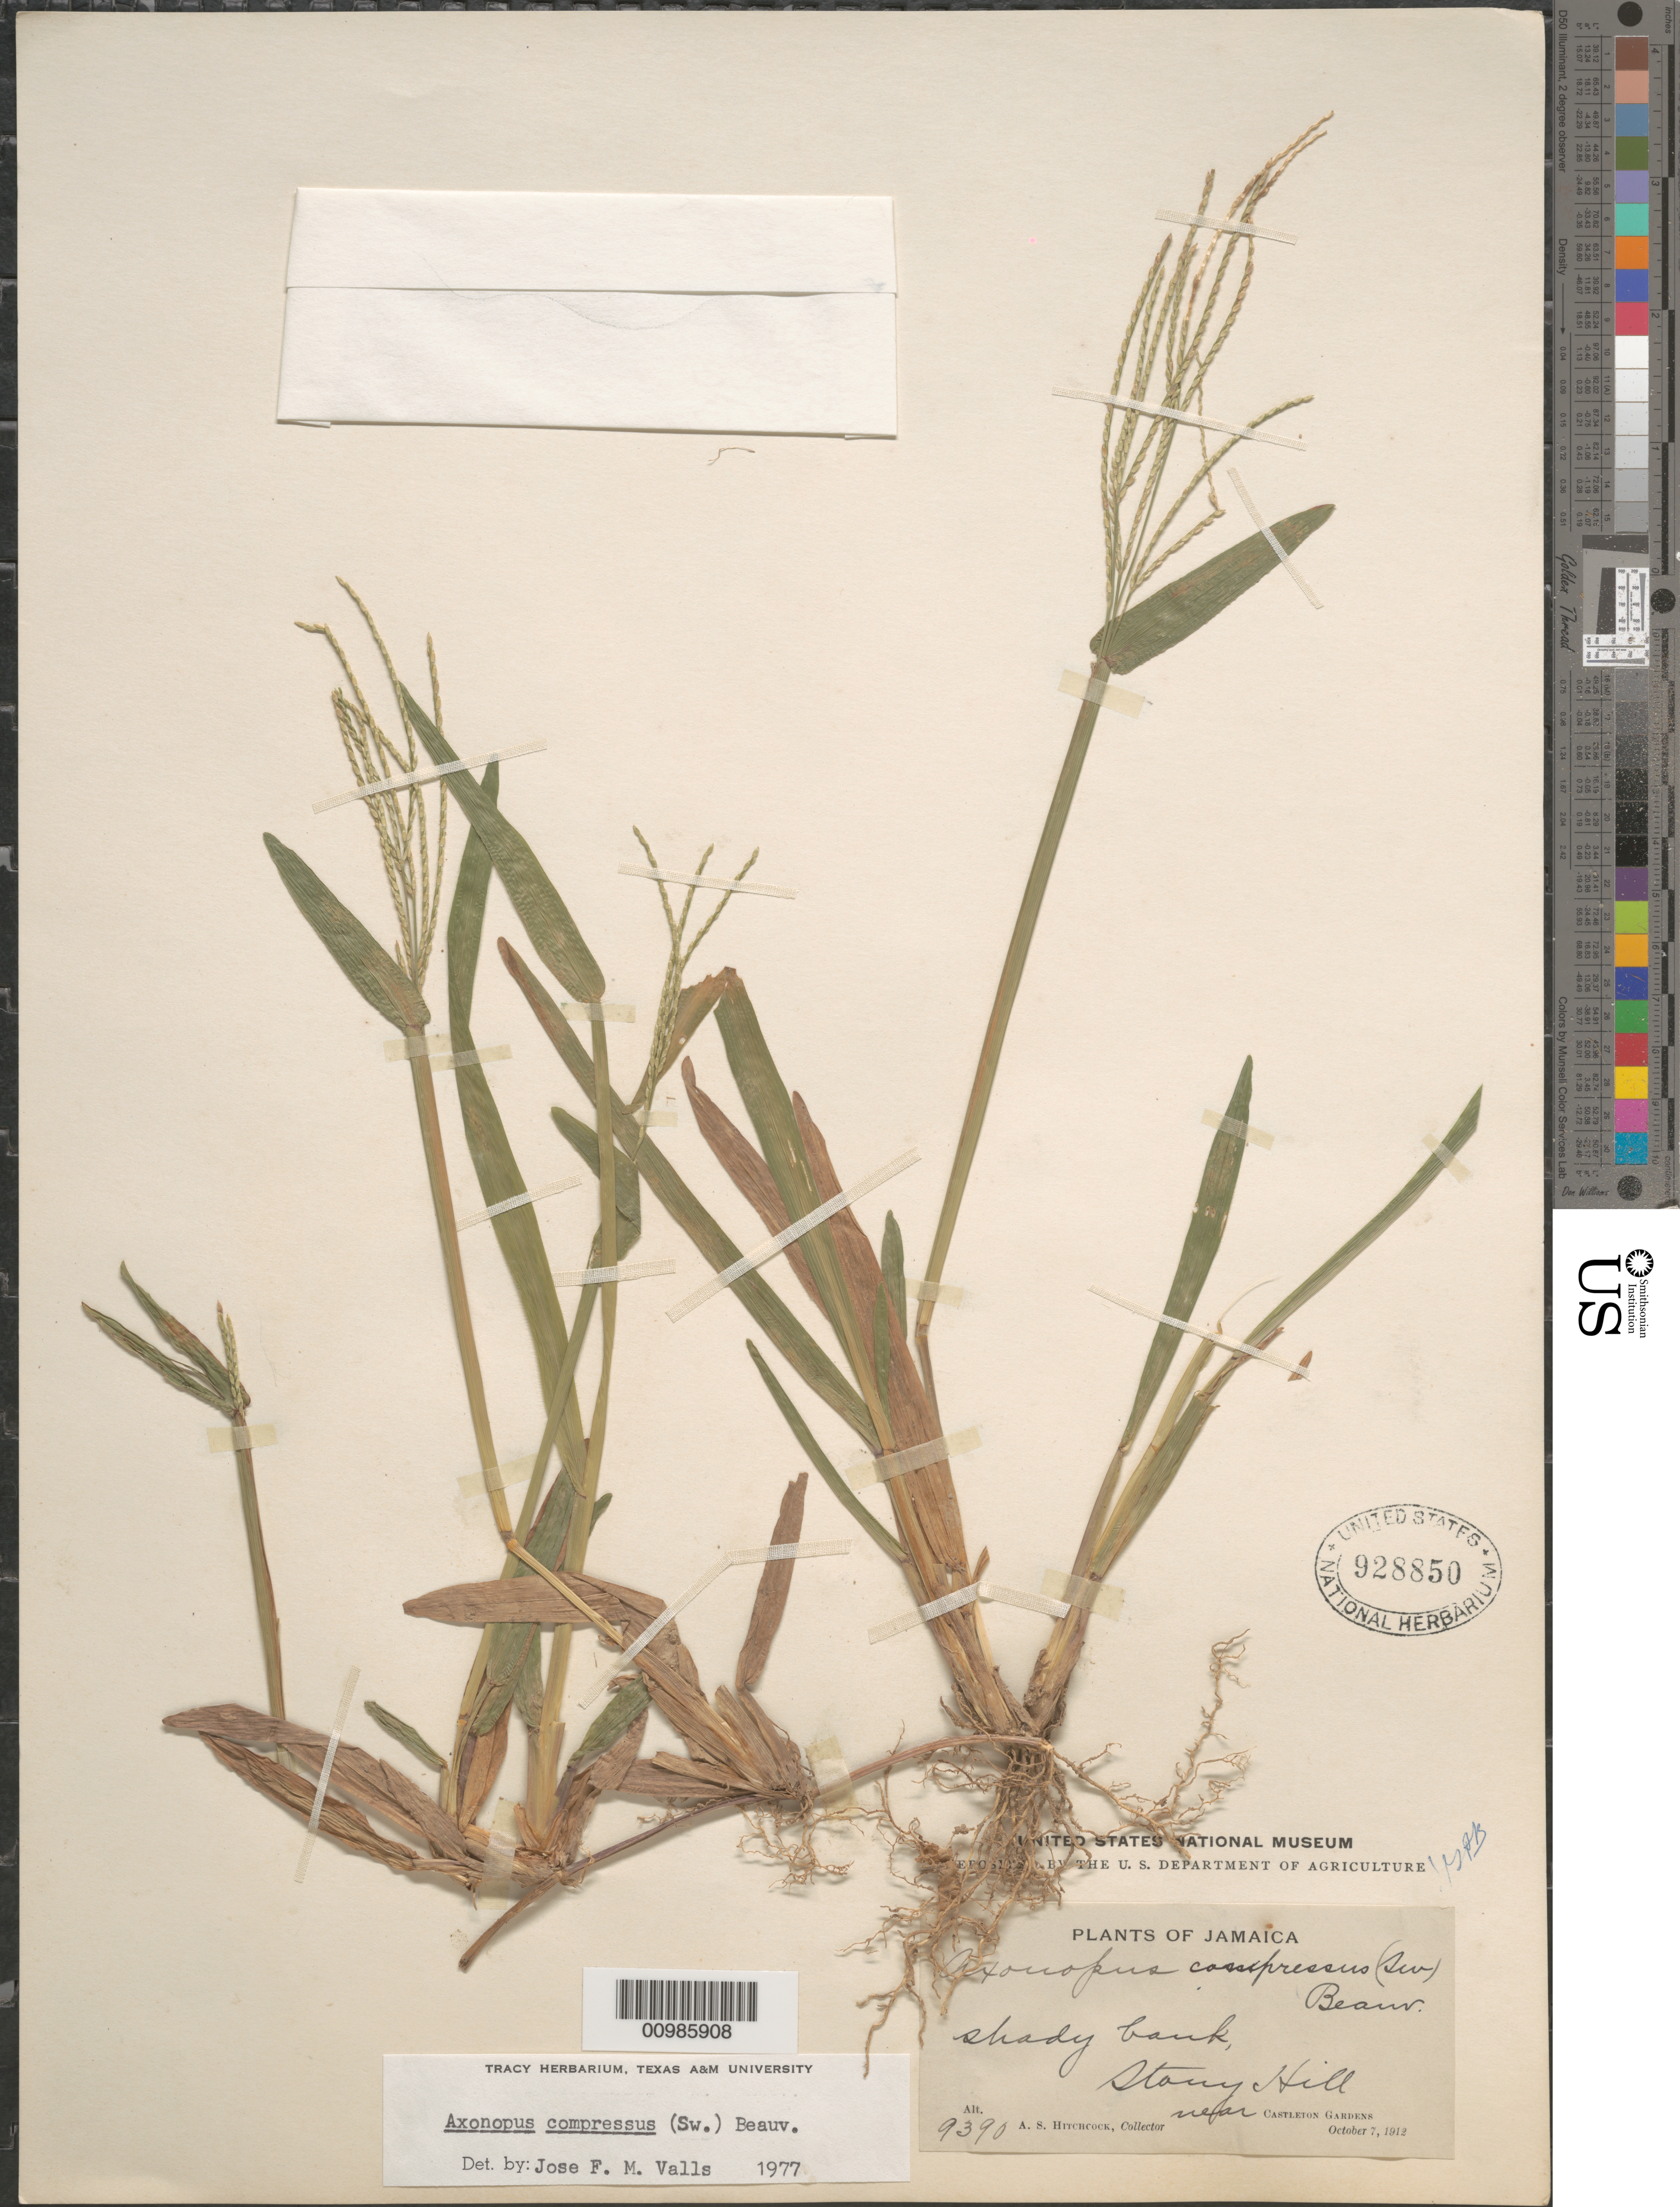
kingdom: Plantae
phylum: Tracheophyta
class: Liliopsida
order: Poales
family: Poaceae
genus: Axonopus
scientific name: Axonopus compressus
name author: (Sw.) P. Beauv.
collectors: A. S. Hitchcock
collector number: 9390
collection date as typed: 07 Oct 1912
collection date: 1912-10-07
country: Jamaica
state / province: Saint Andrew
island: Jamaica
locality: Stony Hill near Castleton Gardens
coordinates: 0 N, 0 E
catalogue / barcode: US 928850